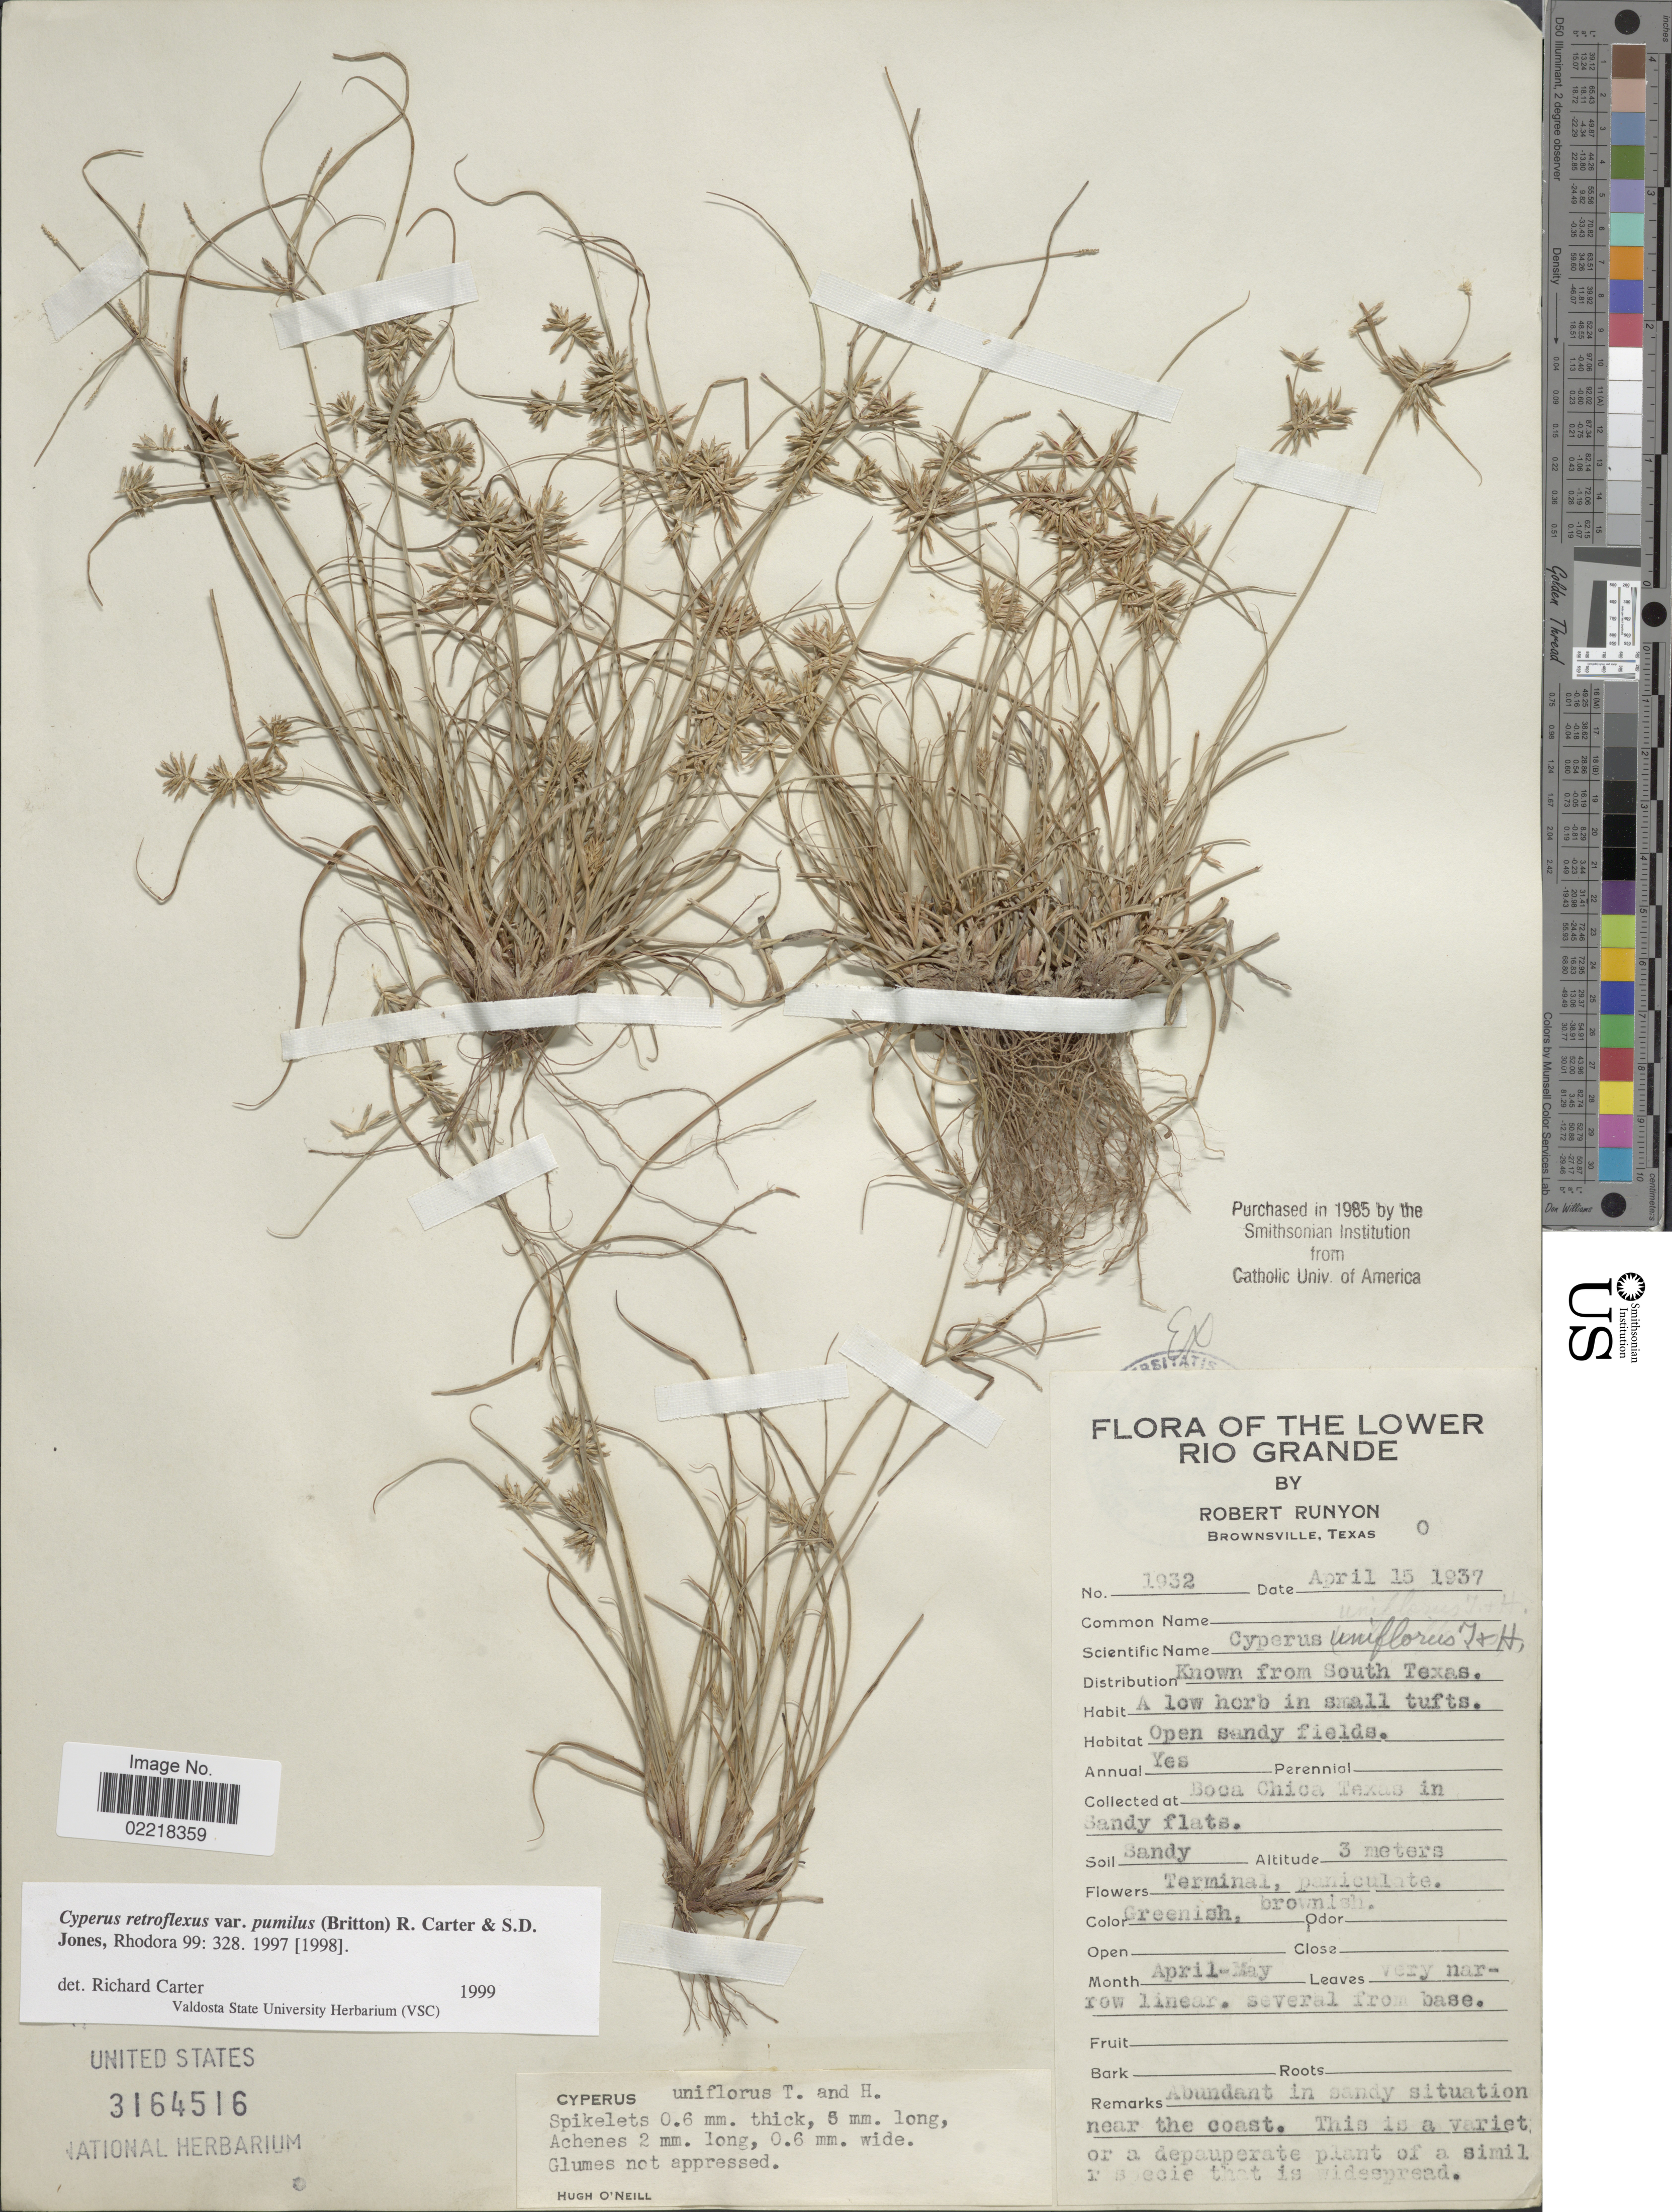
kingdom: Plantae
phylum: Tracheophyta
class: Liliopsida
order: Poales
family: Cyperaceae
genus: Cyperus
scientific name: Cyperus retroflexus var. pumilus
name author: (Britton) R. Carter & S.D. Jones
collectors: R. Runyon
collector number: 1932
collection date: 1937-04-15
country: United States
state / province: Texas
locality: Lower Rio Grande, Boca Chica, sandy flats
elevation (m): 3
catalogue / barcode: US 3164516